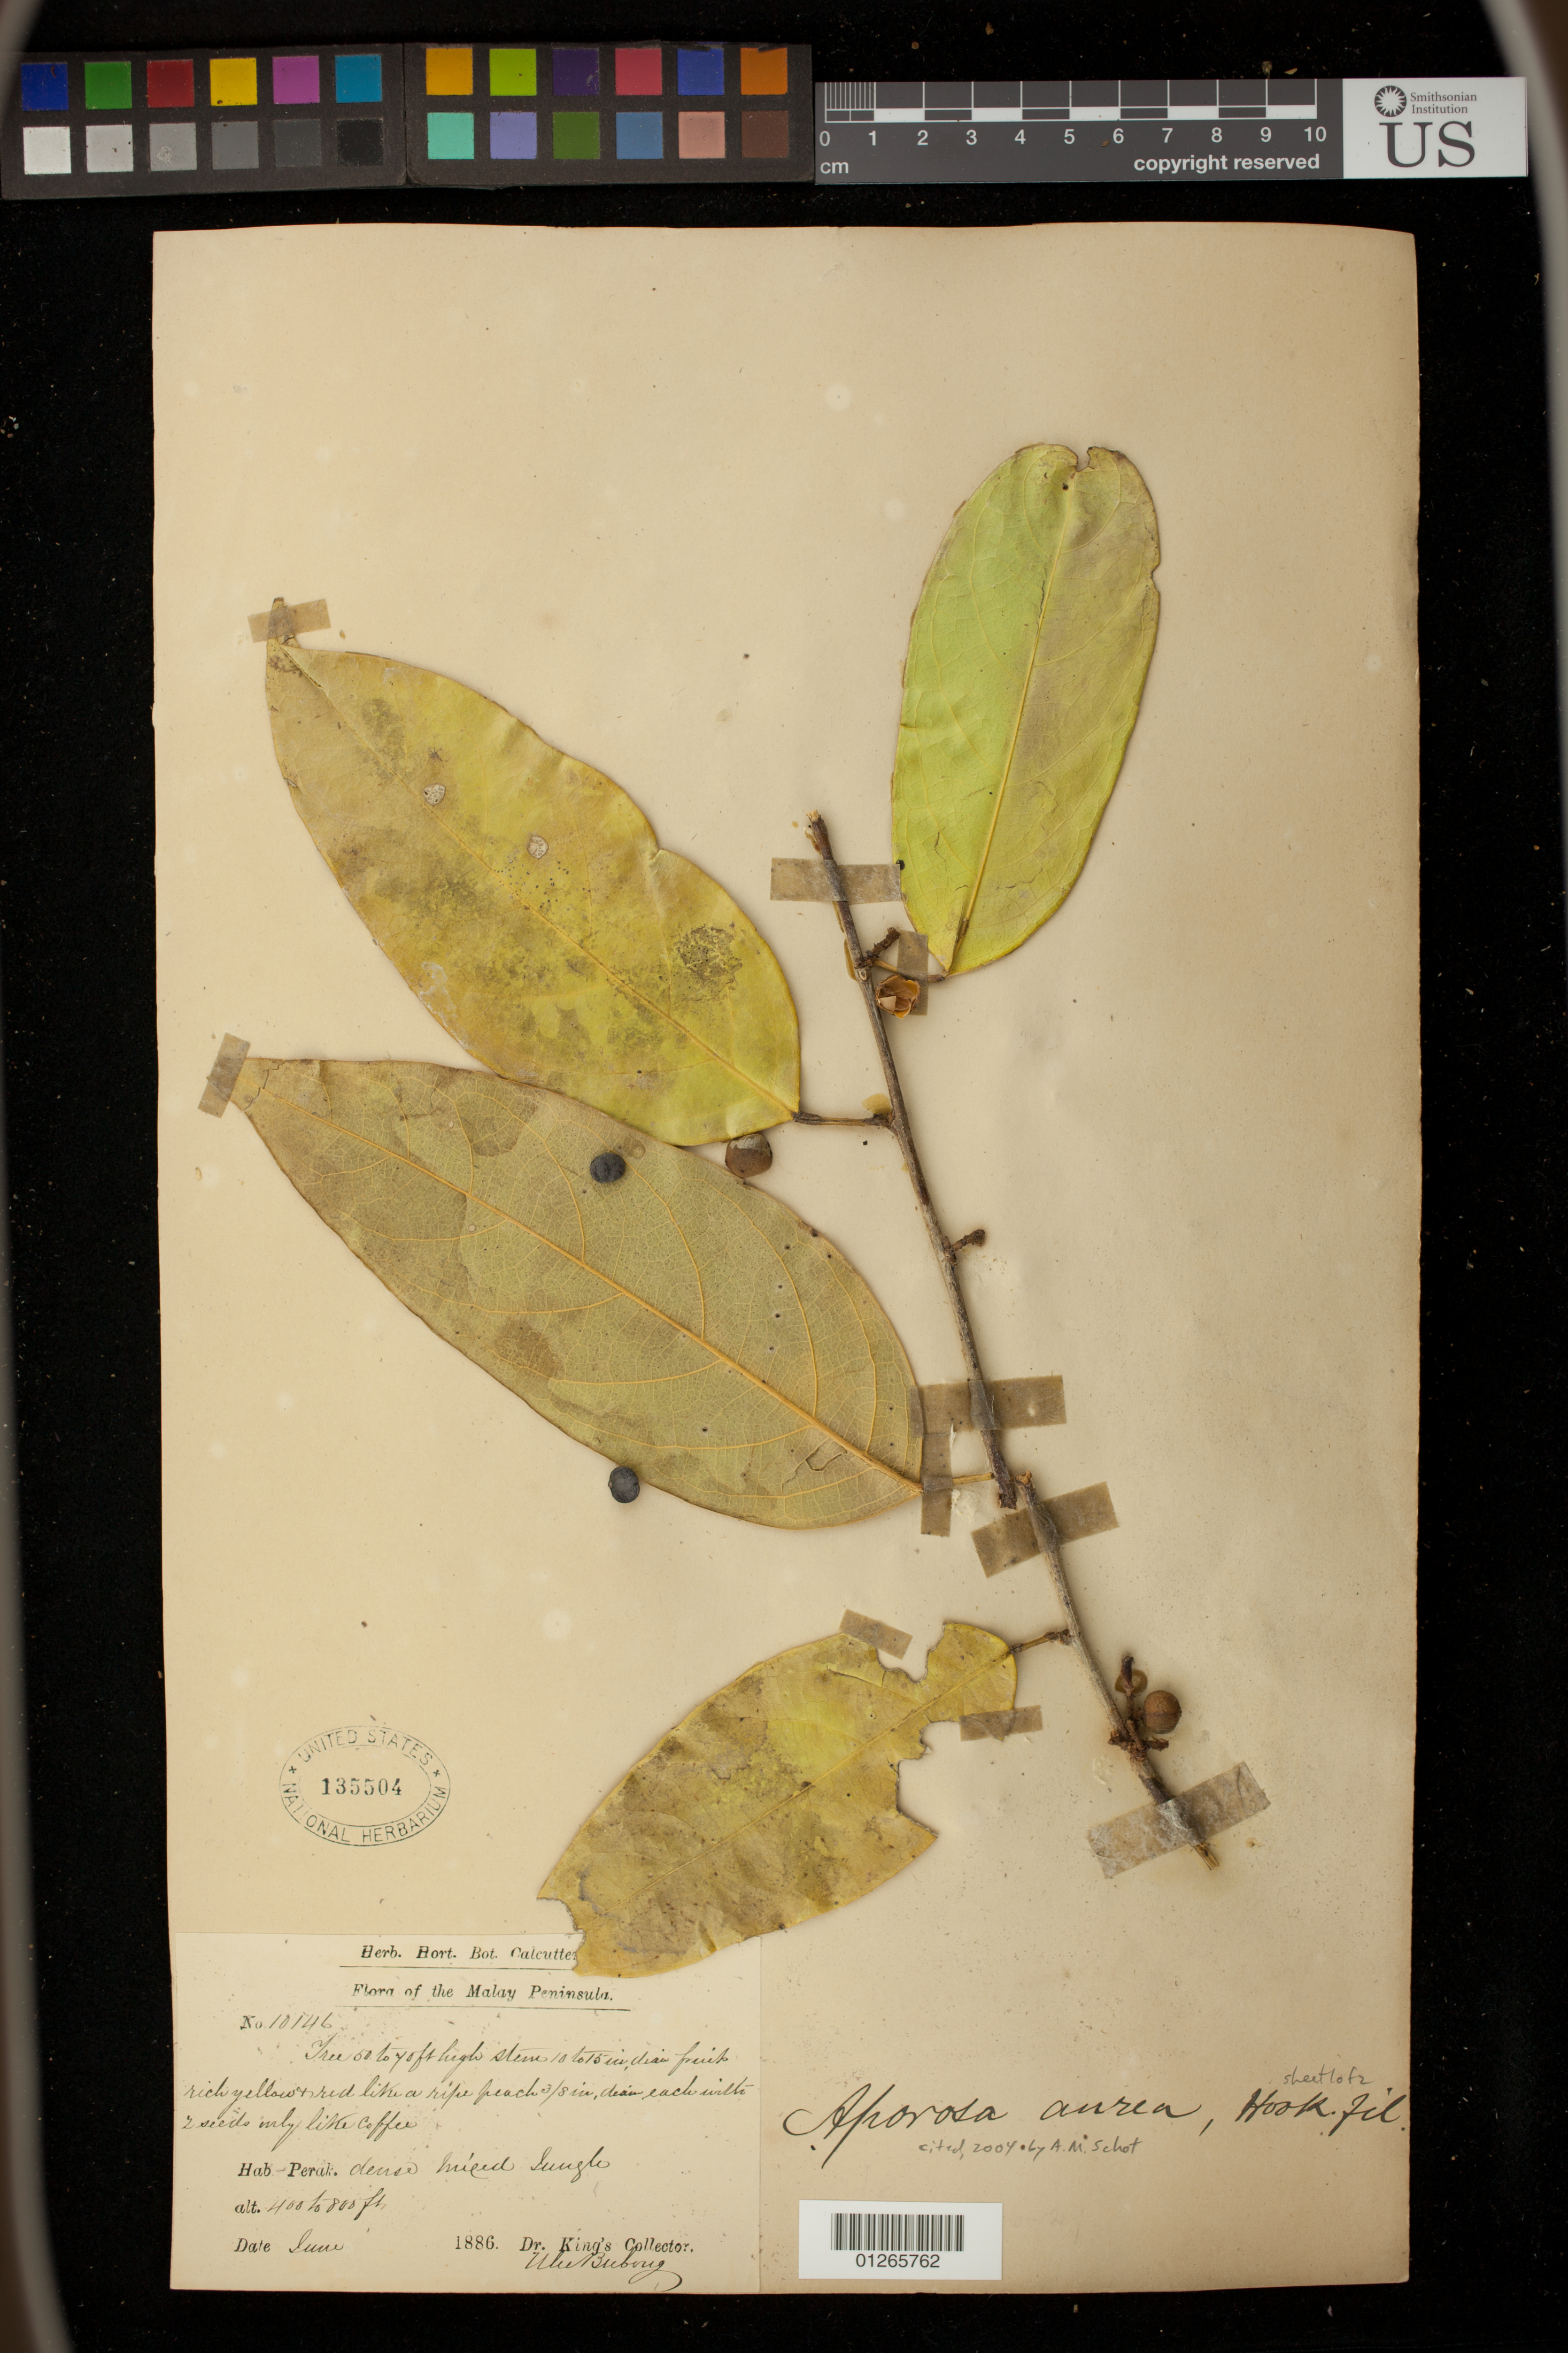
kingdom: Plantae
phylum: Tracheophyta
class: Magnoliopsida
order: Malpighiales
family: Phyllanthaceae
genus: Aporosa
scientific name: Aporosa aurea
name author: Hook. f.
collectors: Dr. King's collector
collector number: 10146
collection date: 1886-06-01/1886-06-30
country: Malaysia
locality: Perak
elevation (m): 122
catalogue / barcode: US 135504